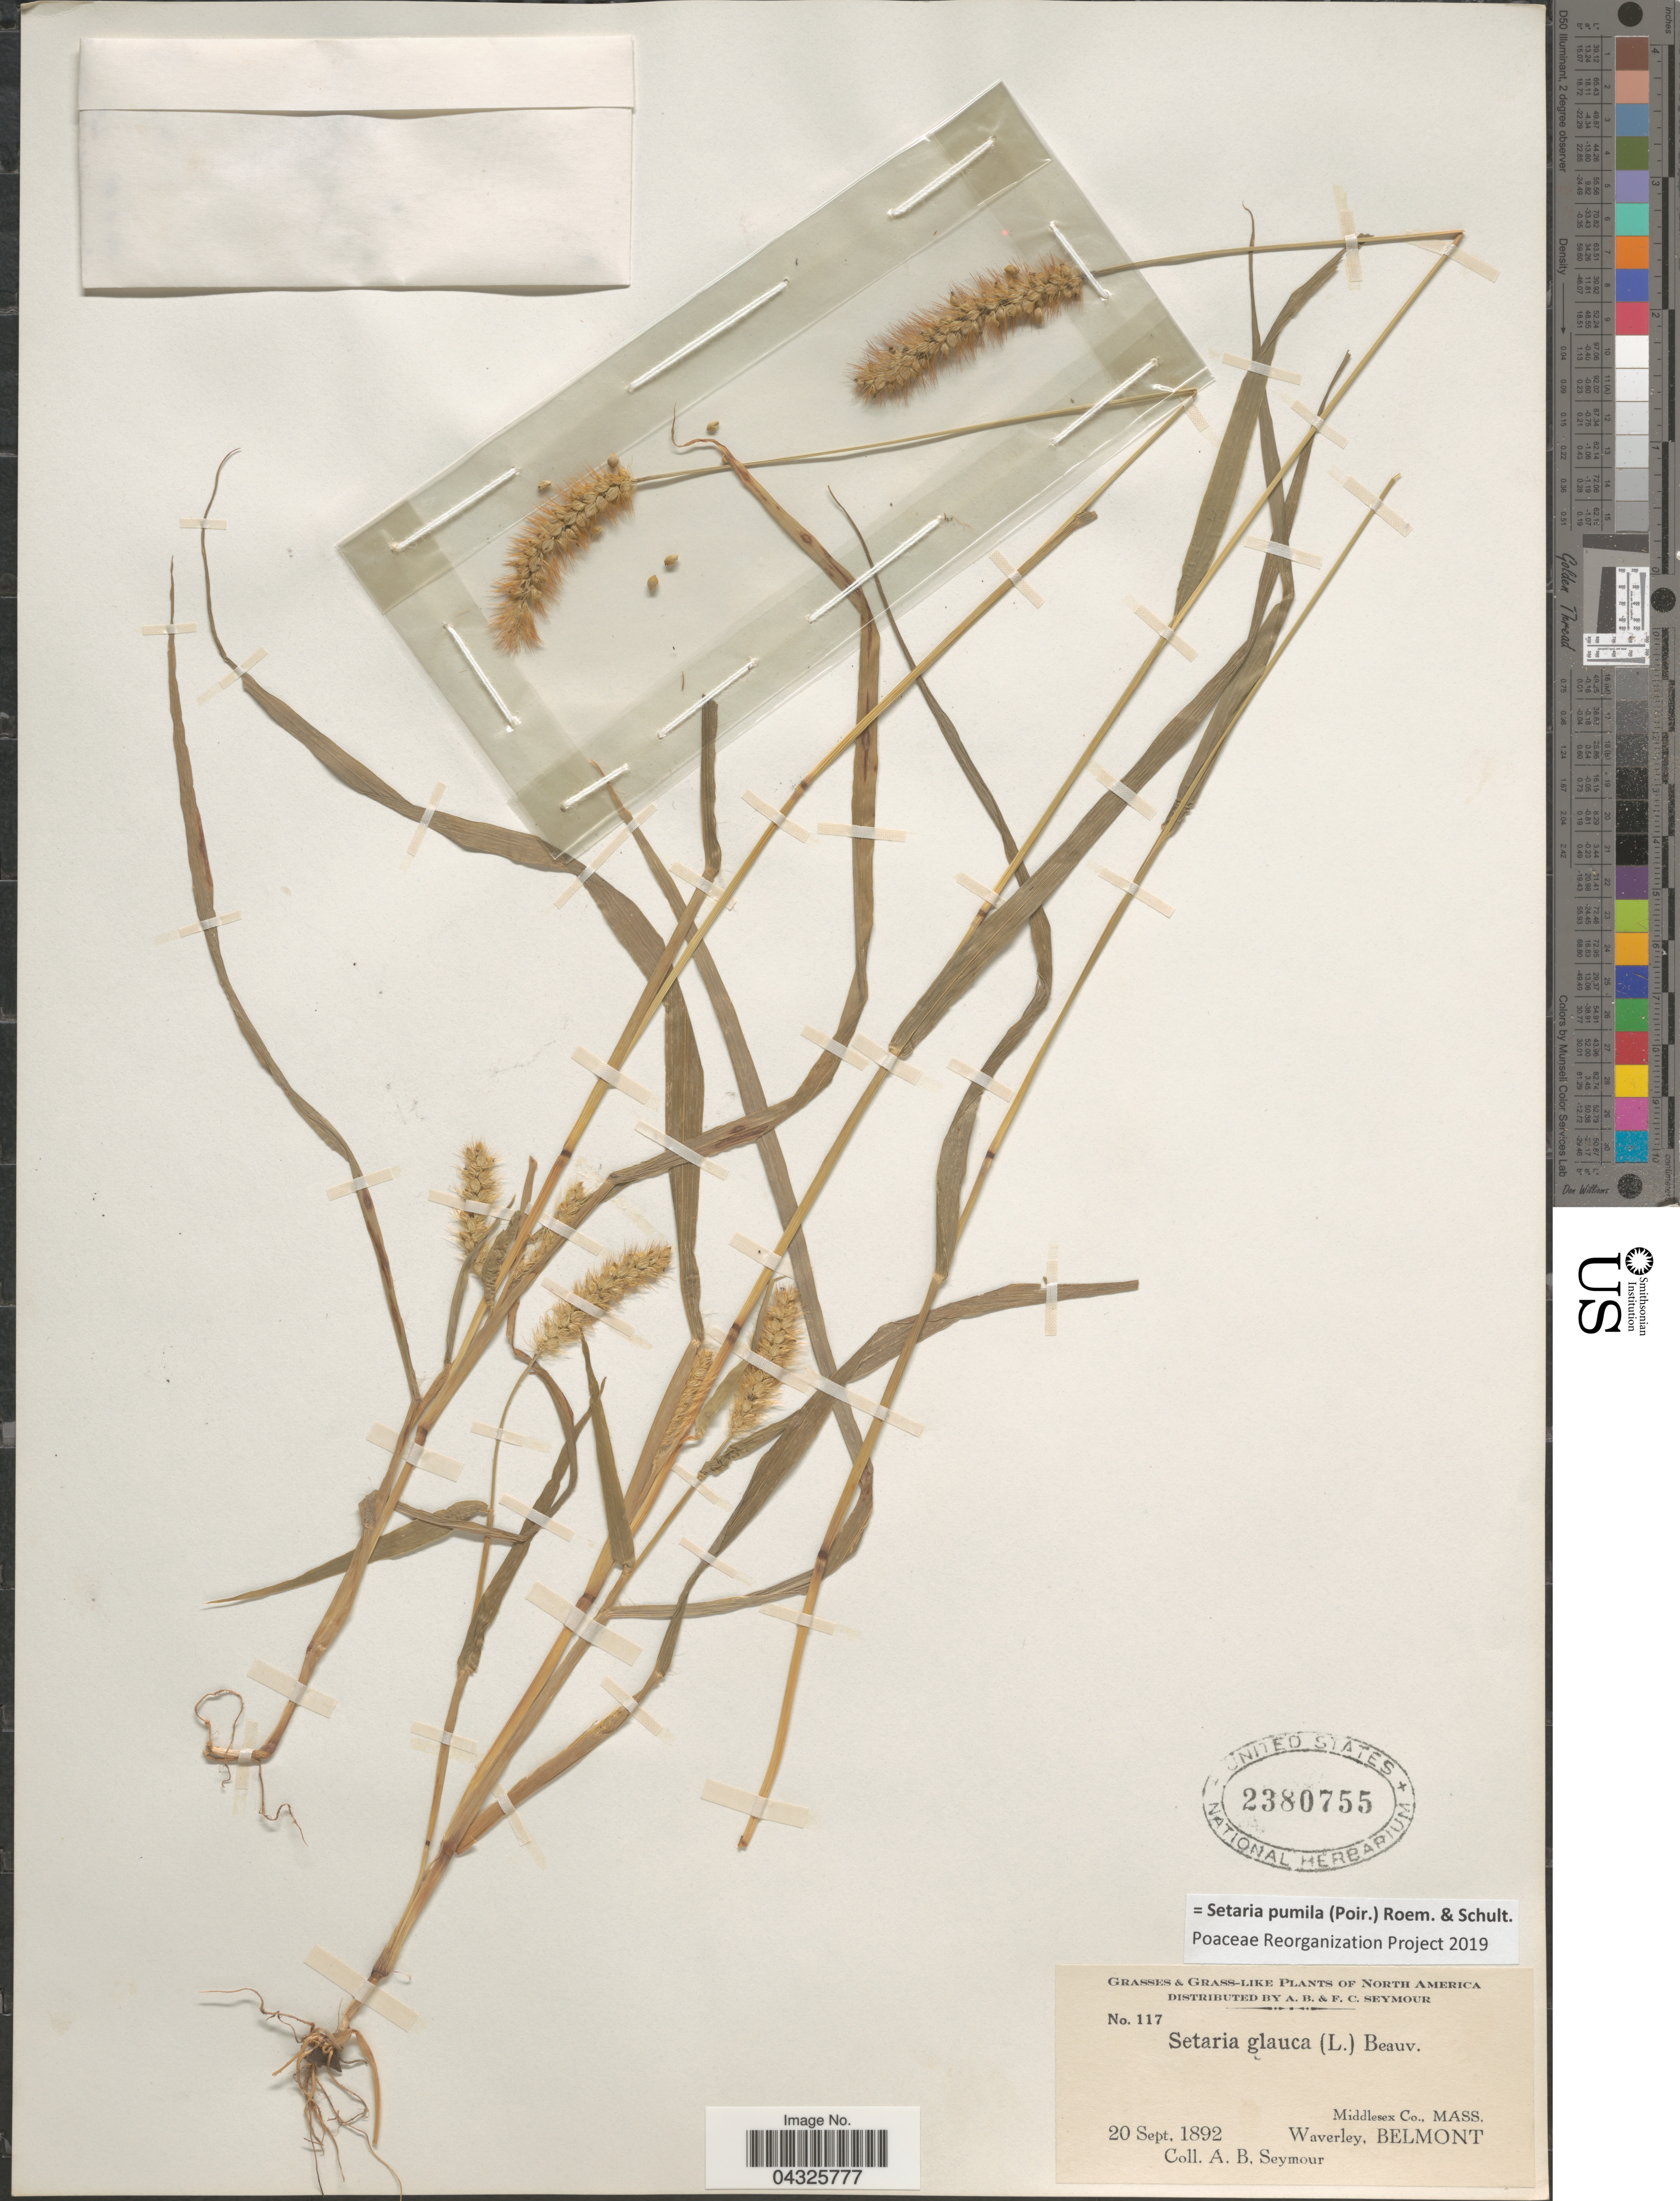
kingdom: Plantae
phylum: Tracheophyta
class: Liliopsida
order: Poales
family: Poaceae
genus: Setaria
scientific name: Setaria pumila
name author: (Poir.) Roem. & Schult.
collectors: A. Seymour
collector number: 117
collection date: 1892-09-20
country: United States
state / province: Massachusetts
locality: Middlesex Co. Waverley, Belmont.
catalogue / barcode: US 2380755